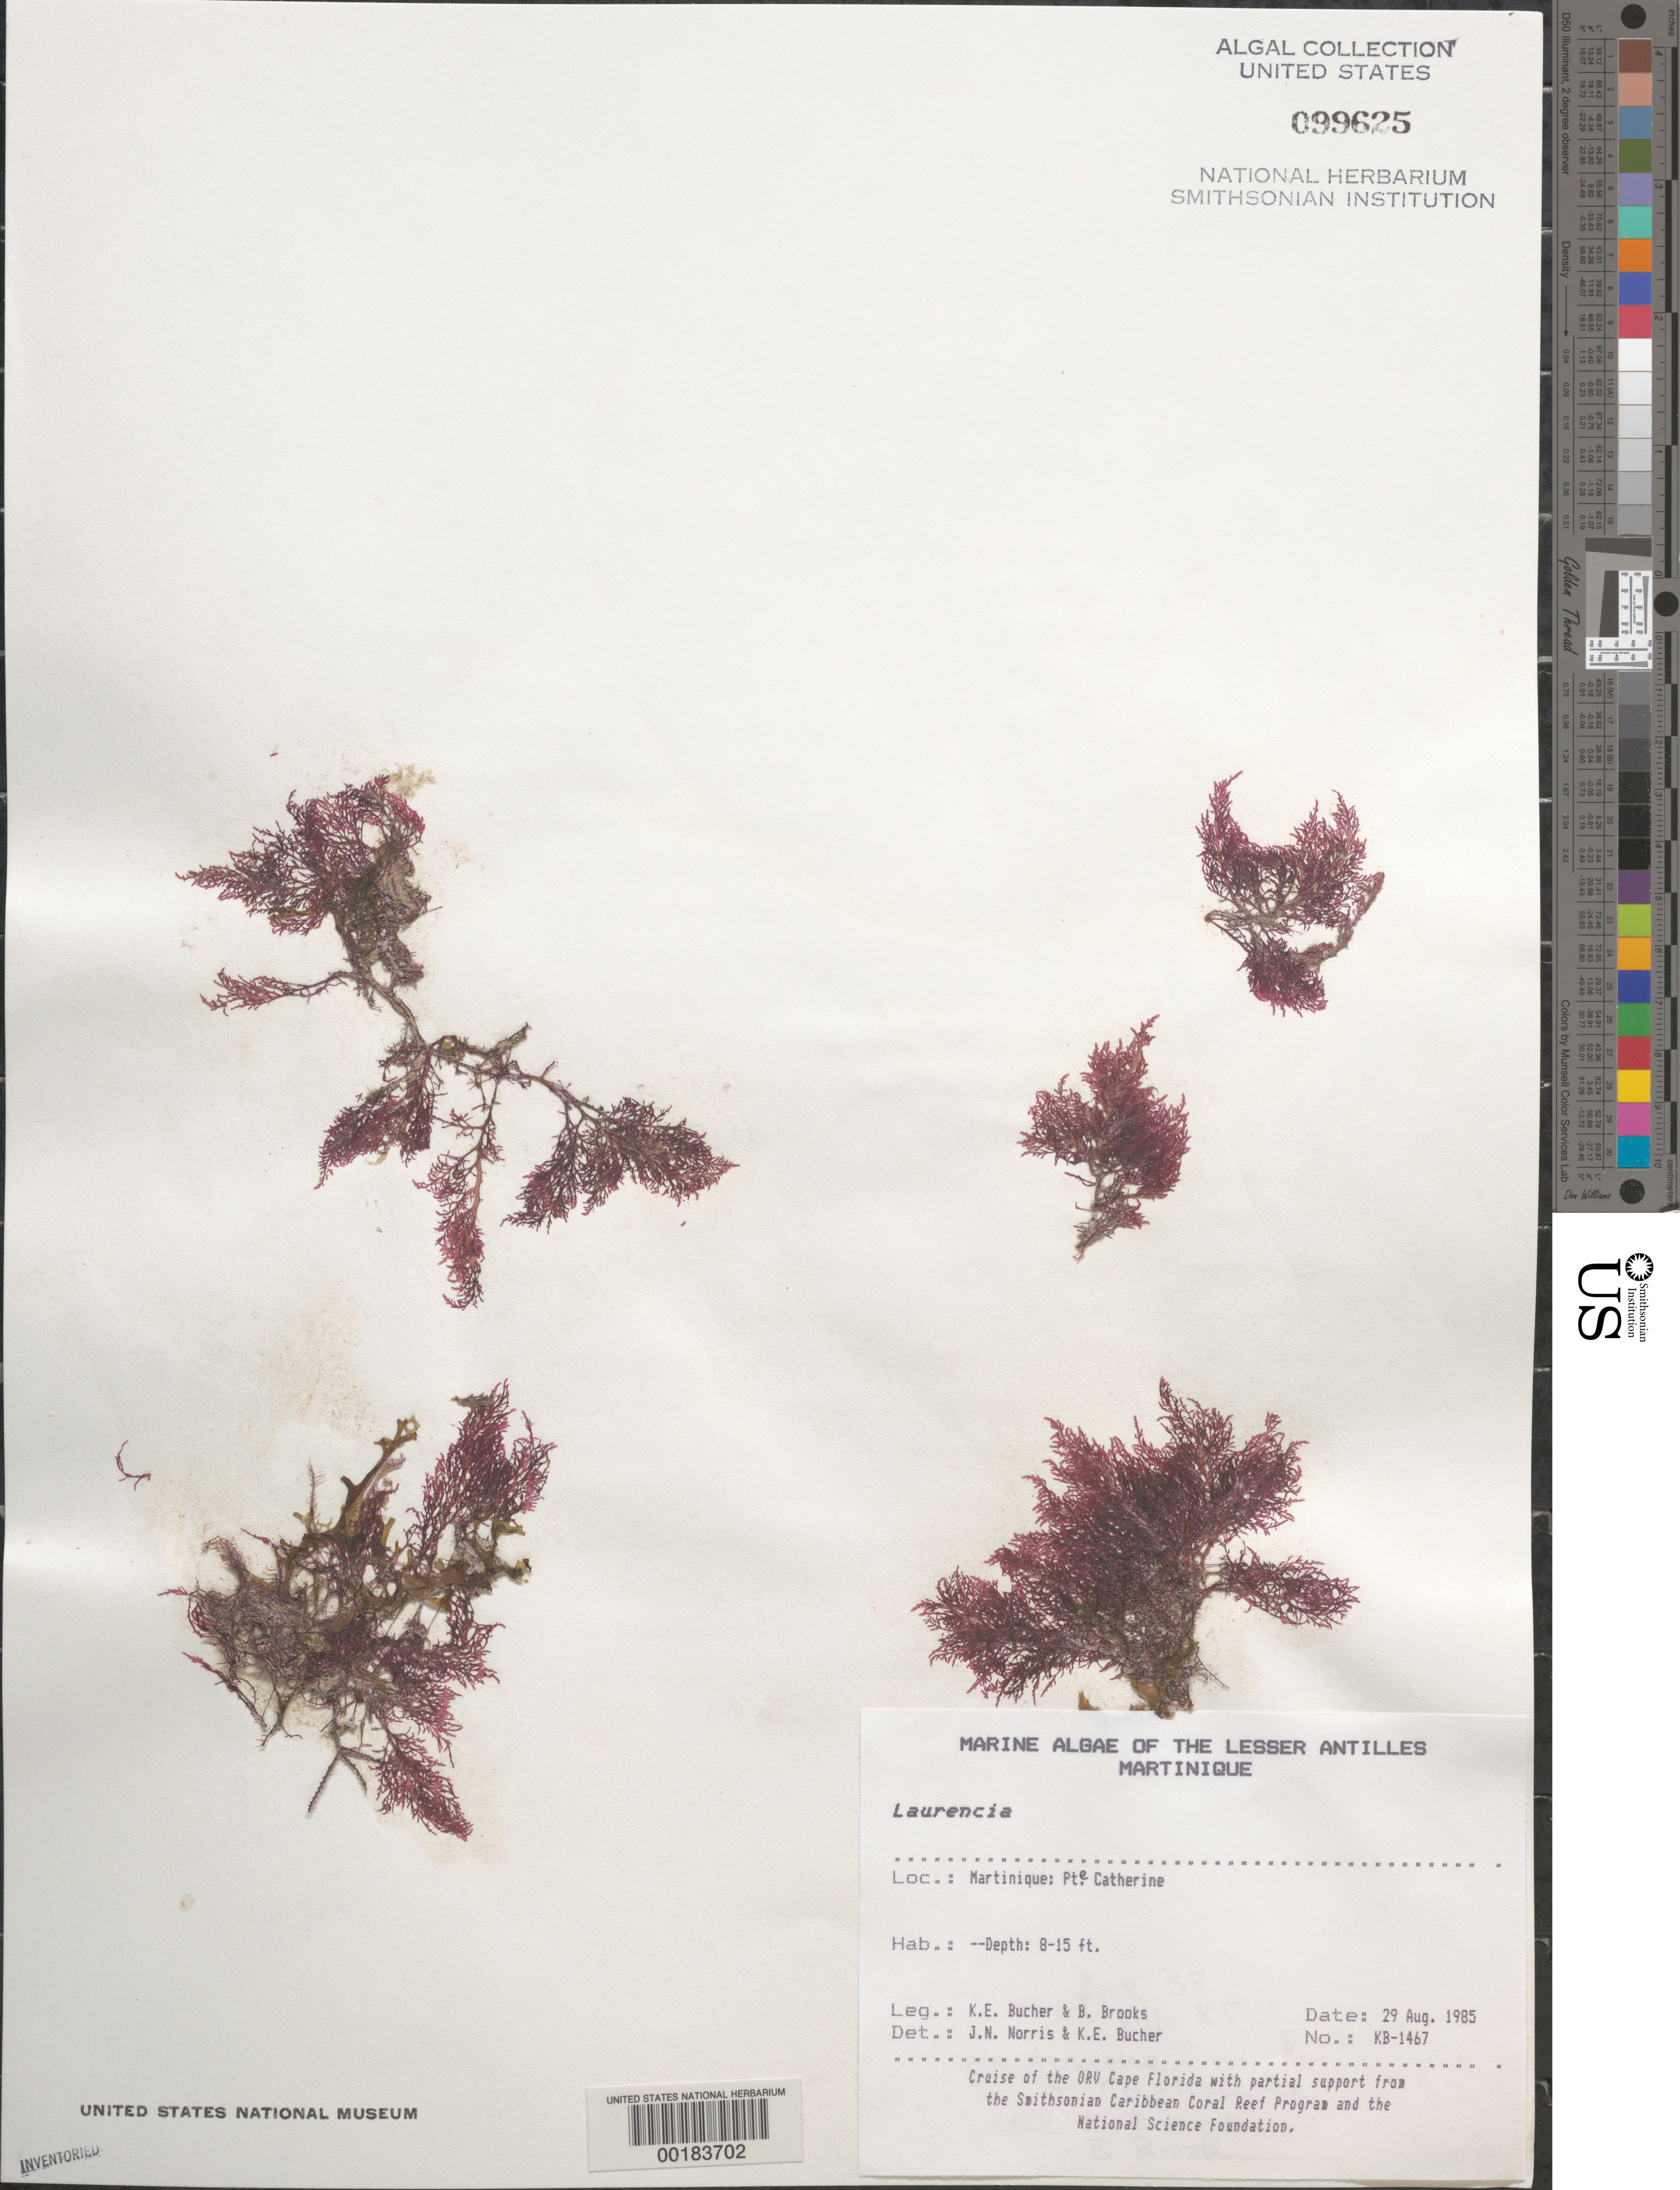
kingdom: Plantae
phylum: Rhodophyta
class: Florideophyceae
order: Ceramiales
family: Rhodomelaceae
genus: Laurencia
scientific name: Laurencia sp.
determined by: Norris, J. N.; Bucher, K. E.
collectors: K. E. Bucher & B. Brooks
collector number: Kb-1467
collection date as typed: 29 Aug 1985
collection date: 1985-08-29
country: Martinique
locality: Pointe Catherine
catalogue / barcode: US 99625